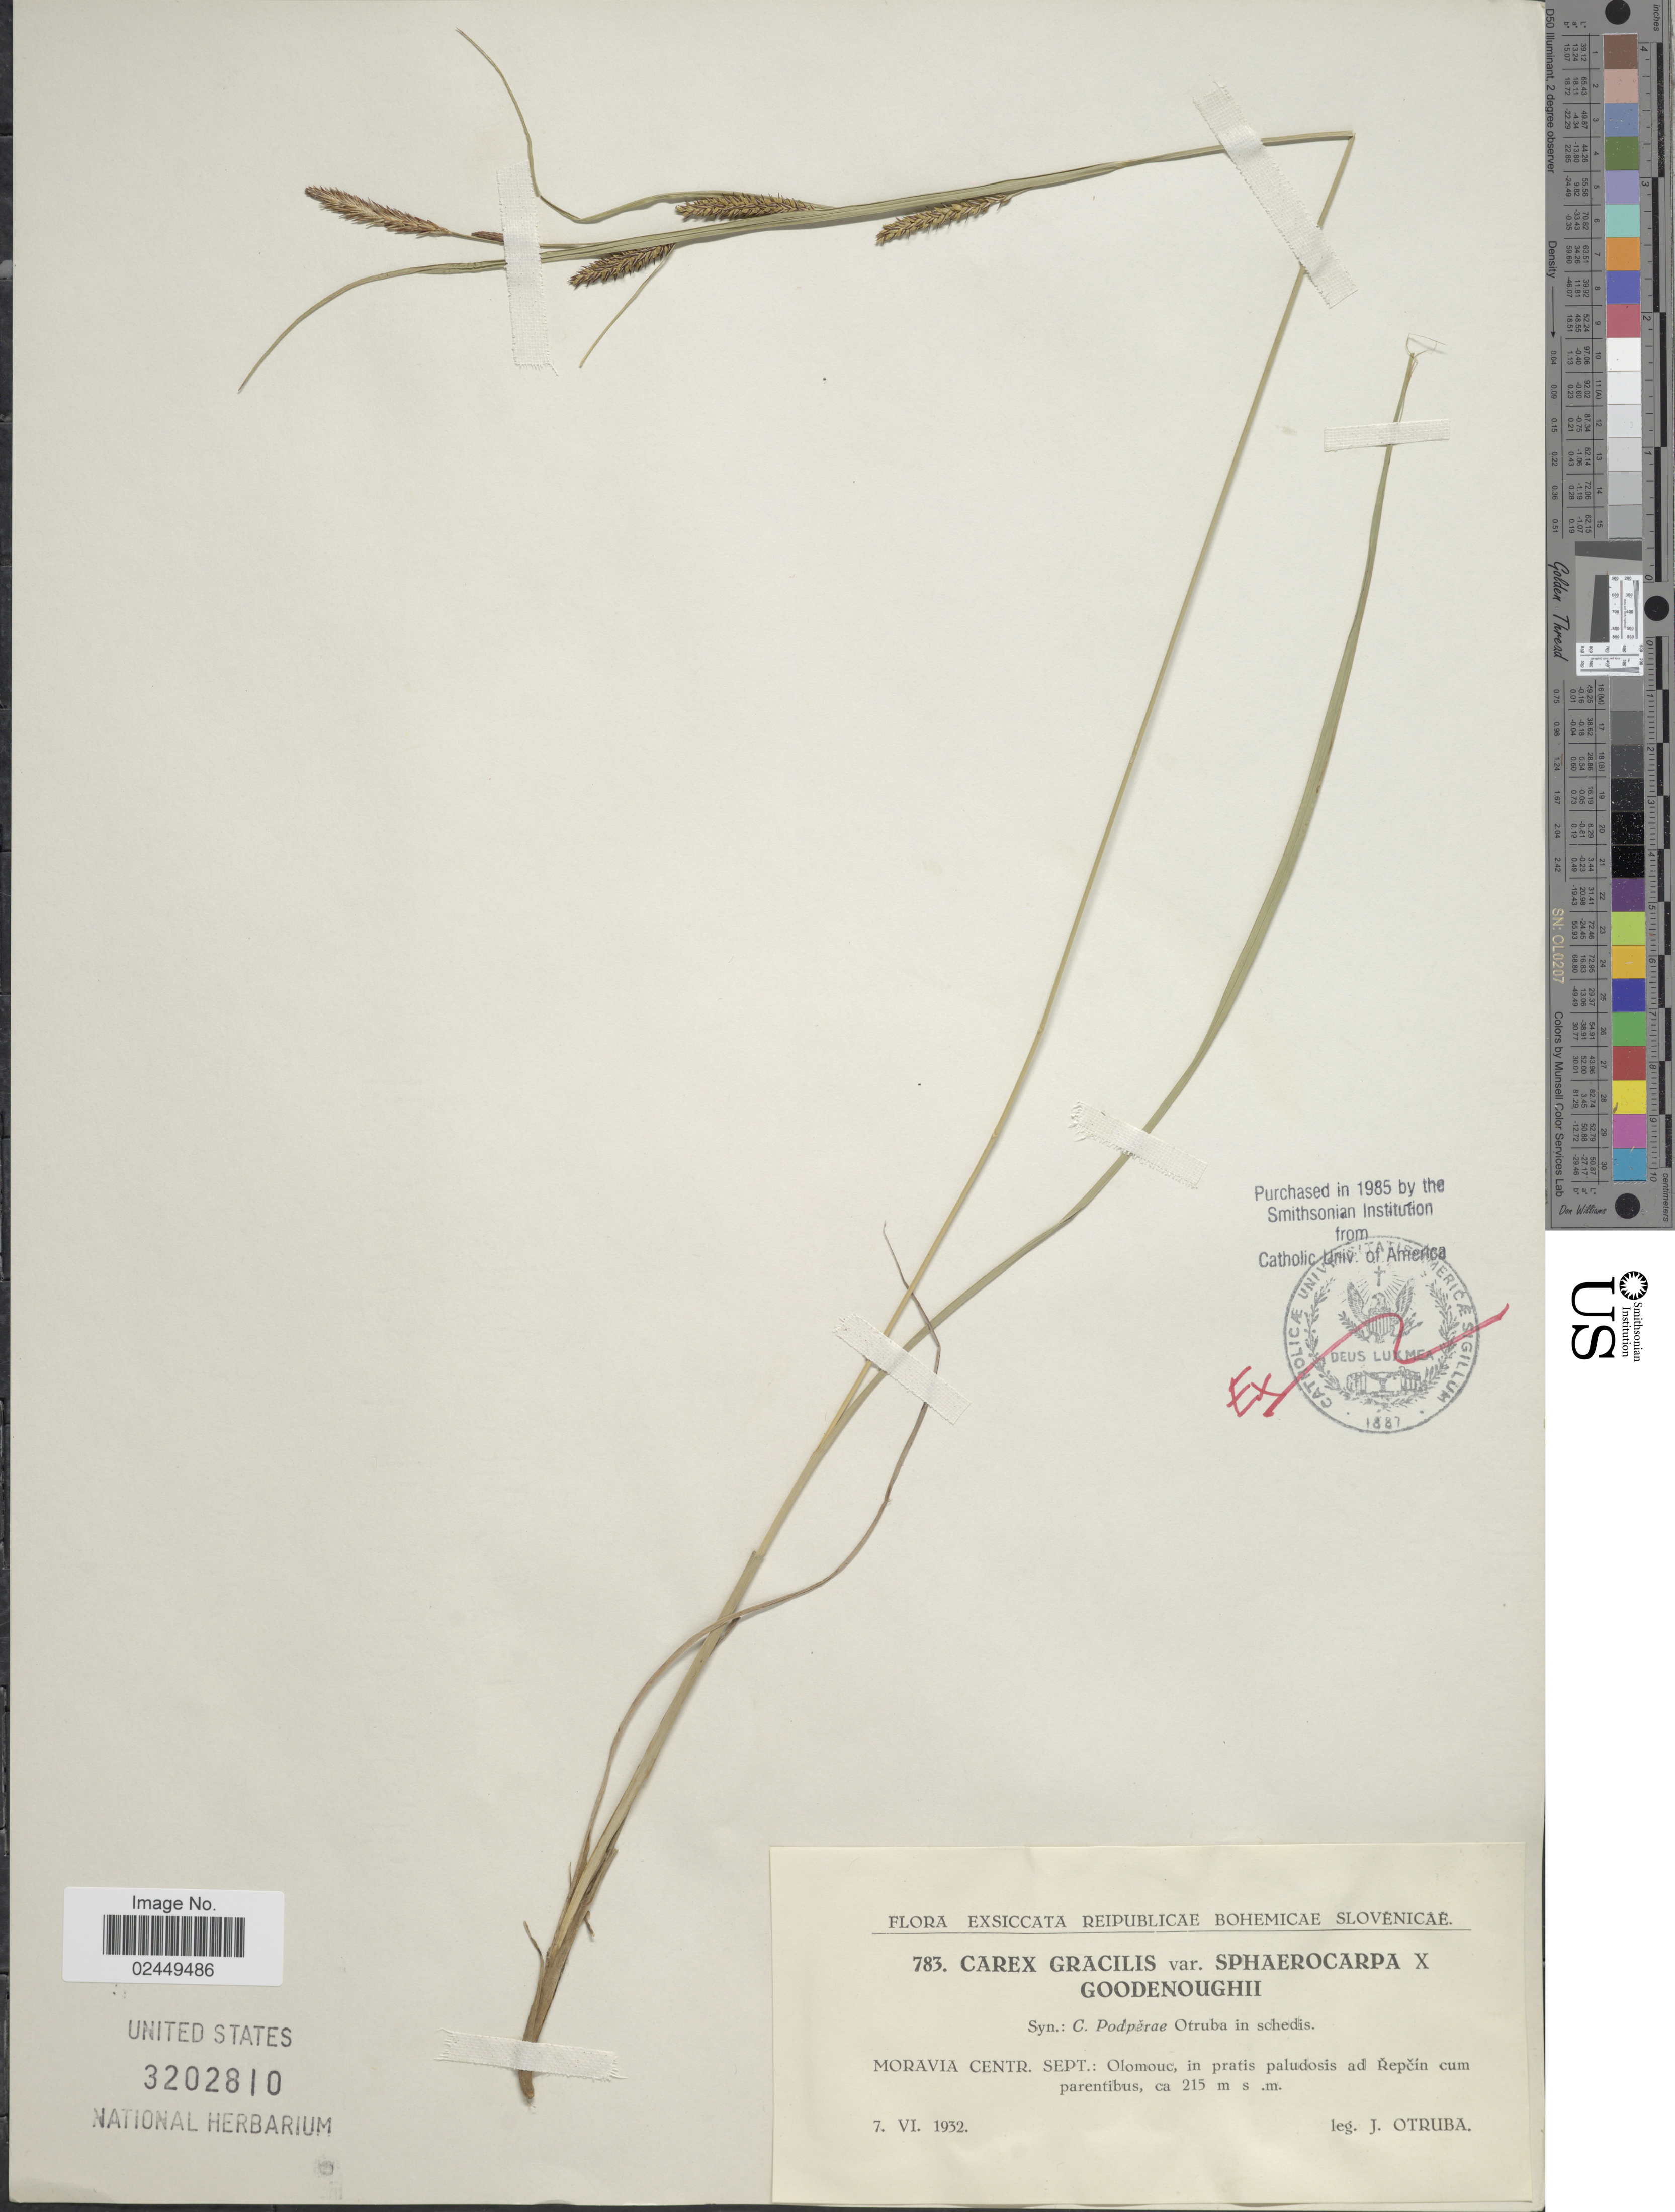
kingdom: Plantae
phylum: Tracheophyta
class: Liliopsida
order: Poales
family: Cyperaceae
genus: Carex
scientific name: Carex acuta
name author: L.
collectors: J. Otruba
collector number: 783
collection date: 1932-06-07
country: Czechia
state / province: Olomouc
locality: Moravia centr. Sept.: Olomouc, in pratis paludosis ad Repecin cum parentibus.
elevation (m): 215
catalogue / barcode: US 3202810